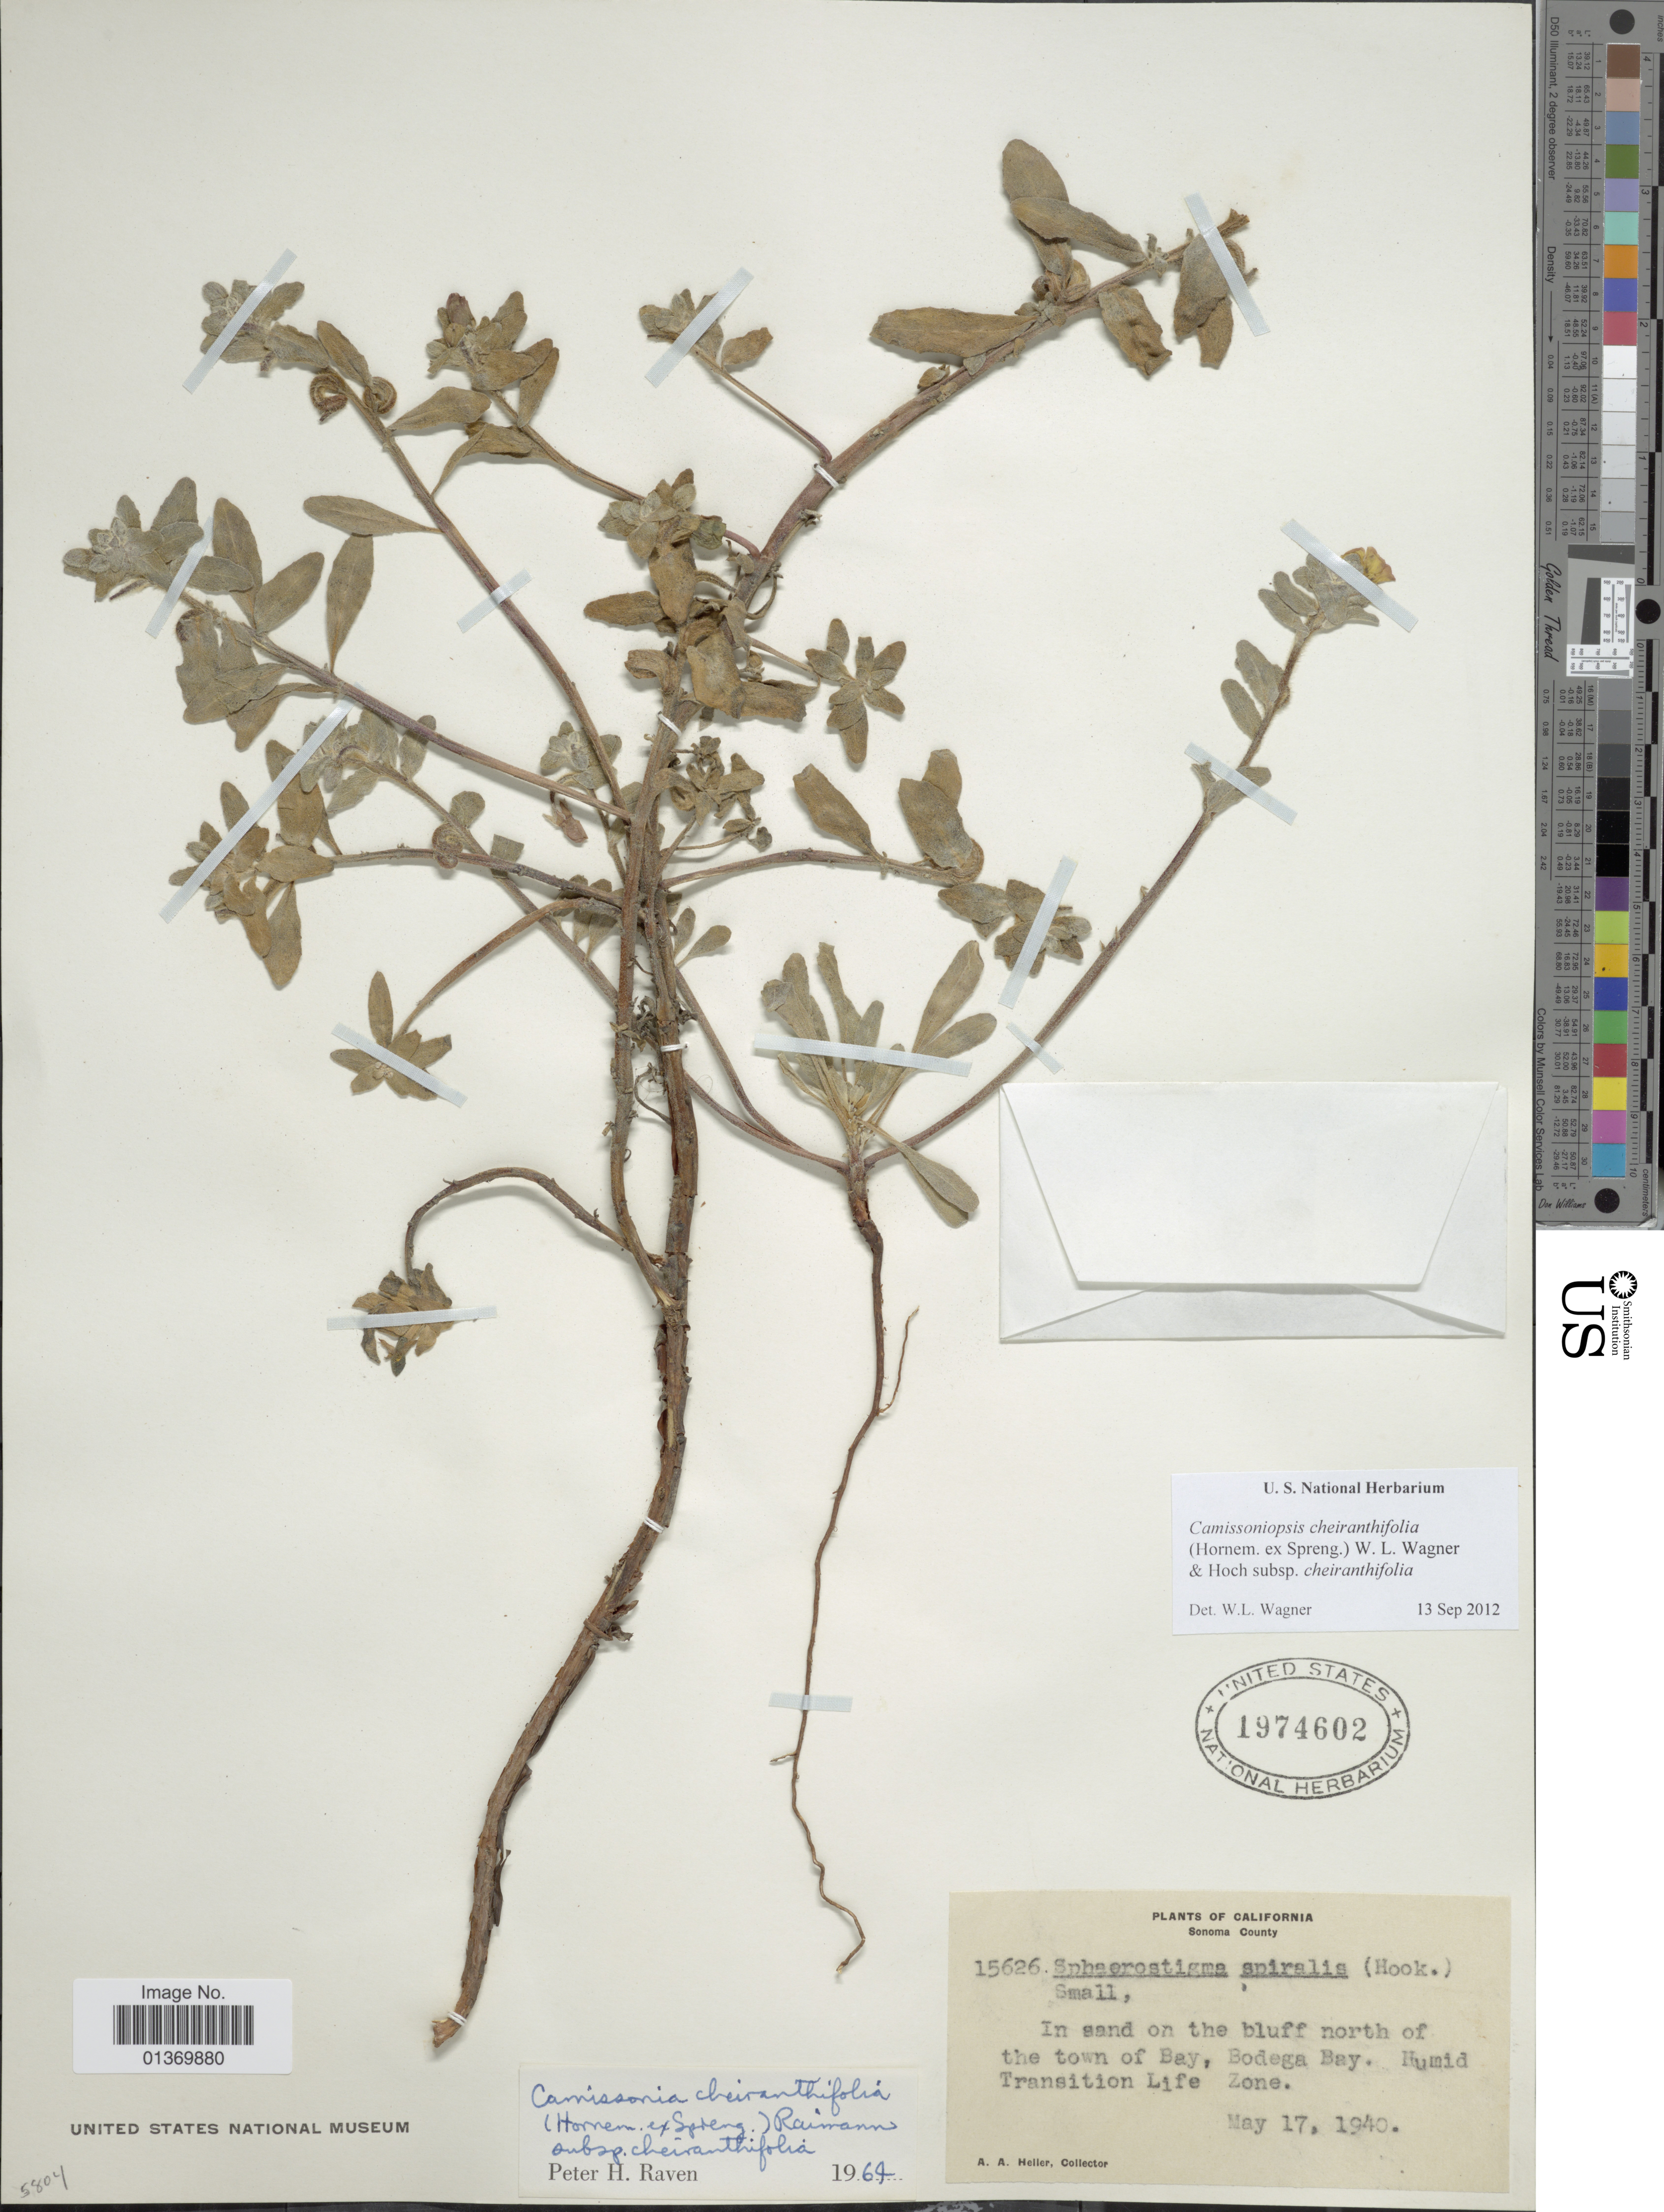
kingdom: Plantae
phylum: Tracheophyta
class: Magnoliopsida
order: Myrtales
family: Onagraceae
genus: Camissoniopsis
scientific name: Camissoniopsis cheiranthifolia subsp. cheiranthifolia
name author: (Hornem. ex Spreng.) W.L. Wagner & Hoch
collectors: A. A. Heller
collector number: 15626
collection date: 1940-05-17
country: United States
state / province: California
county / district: Sonoma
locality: Sonoma County, In sand on the bluff north of the town of Bay, Bodega Bay. Humid Transition Life Zone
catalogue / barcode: US 1974602